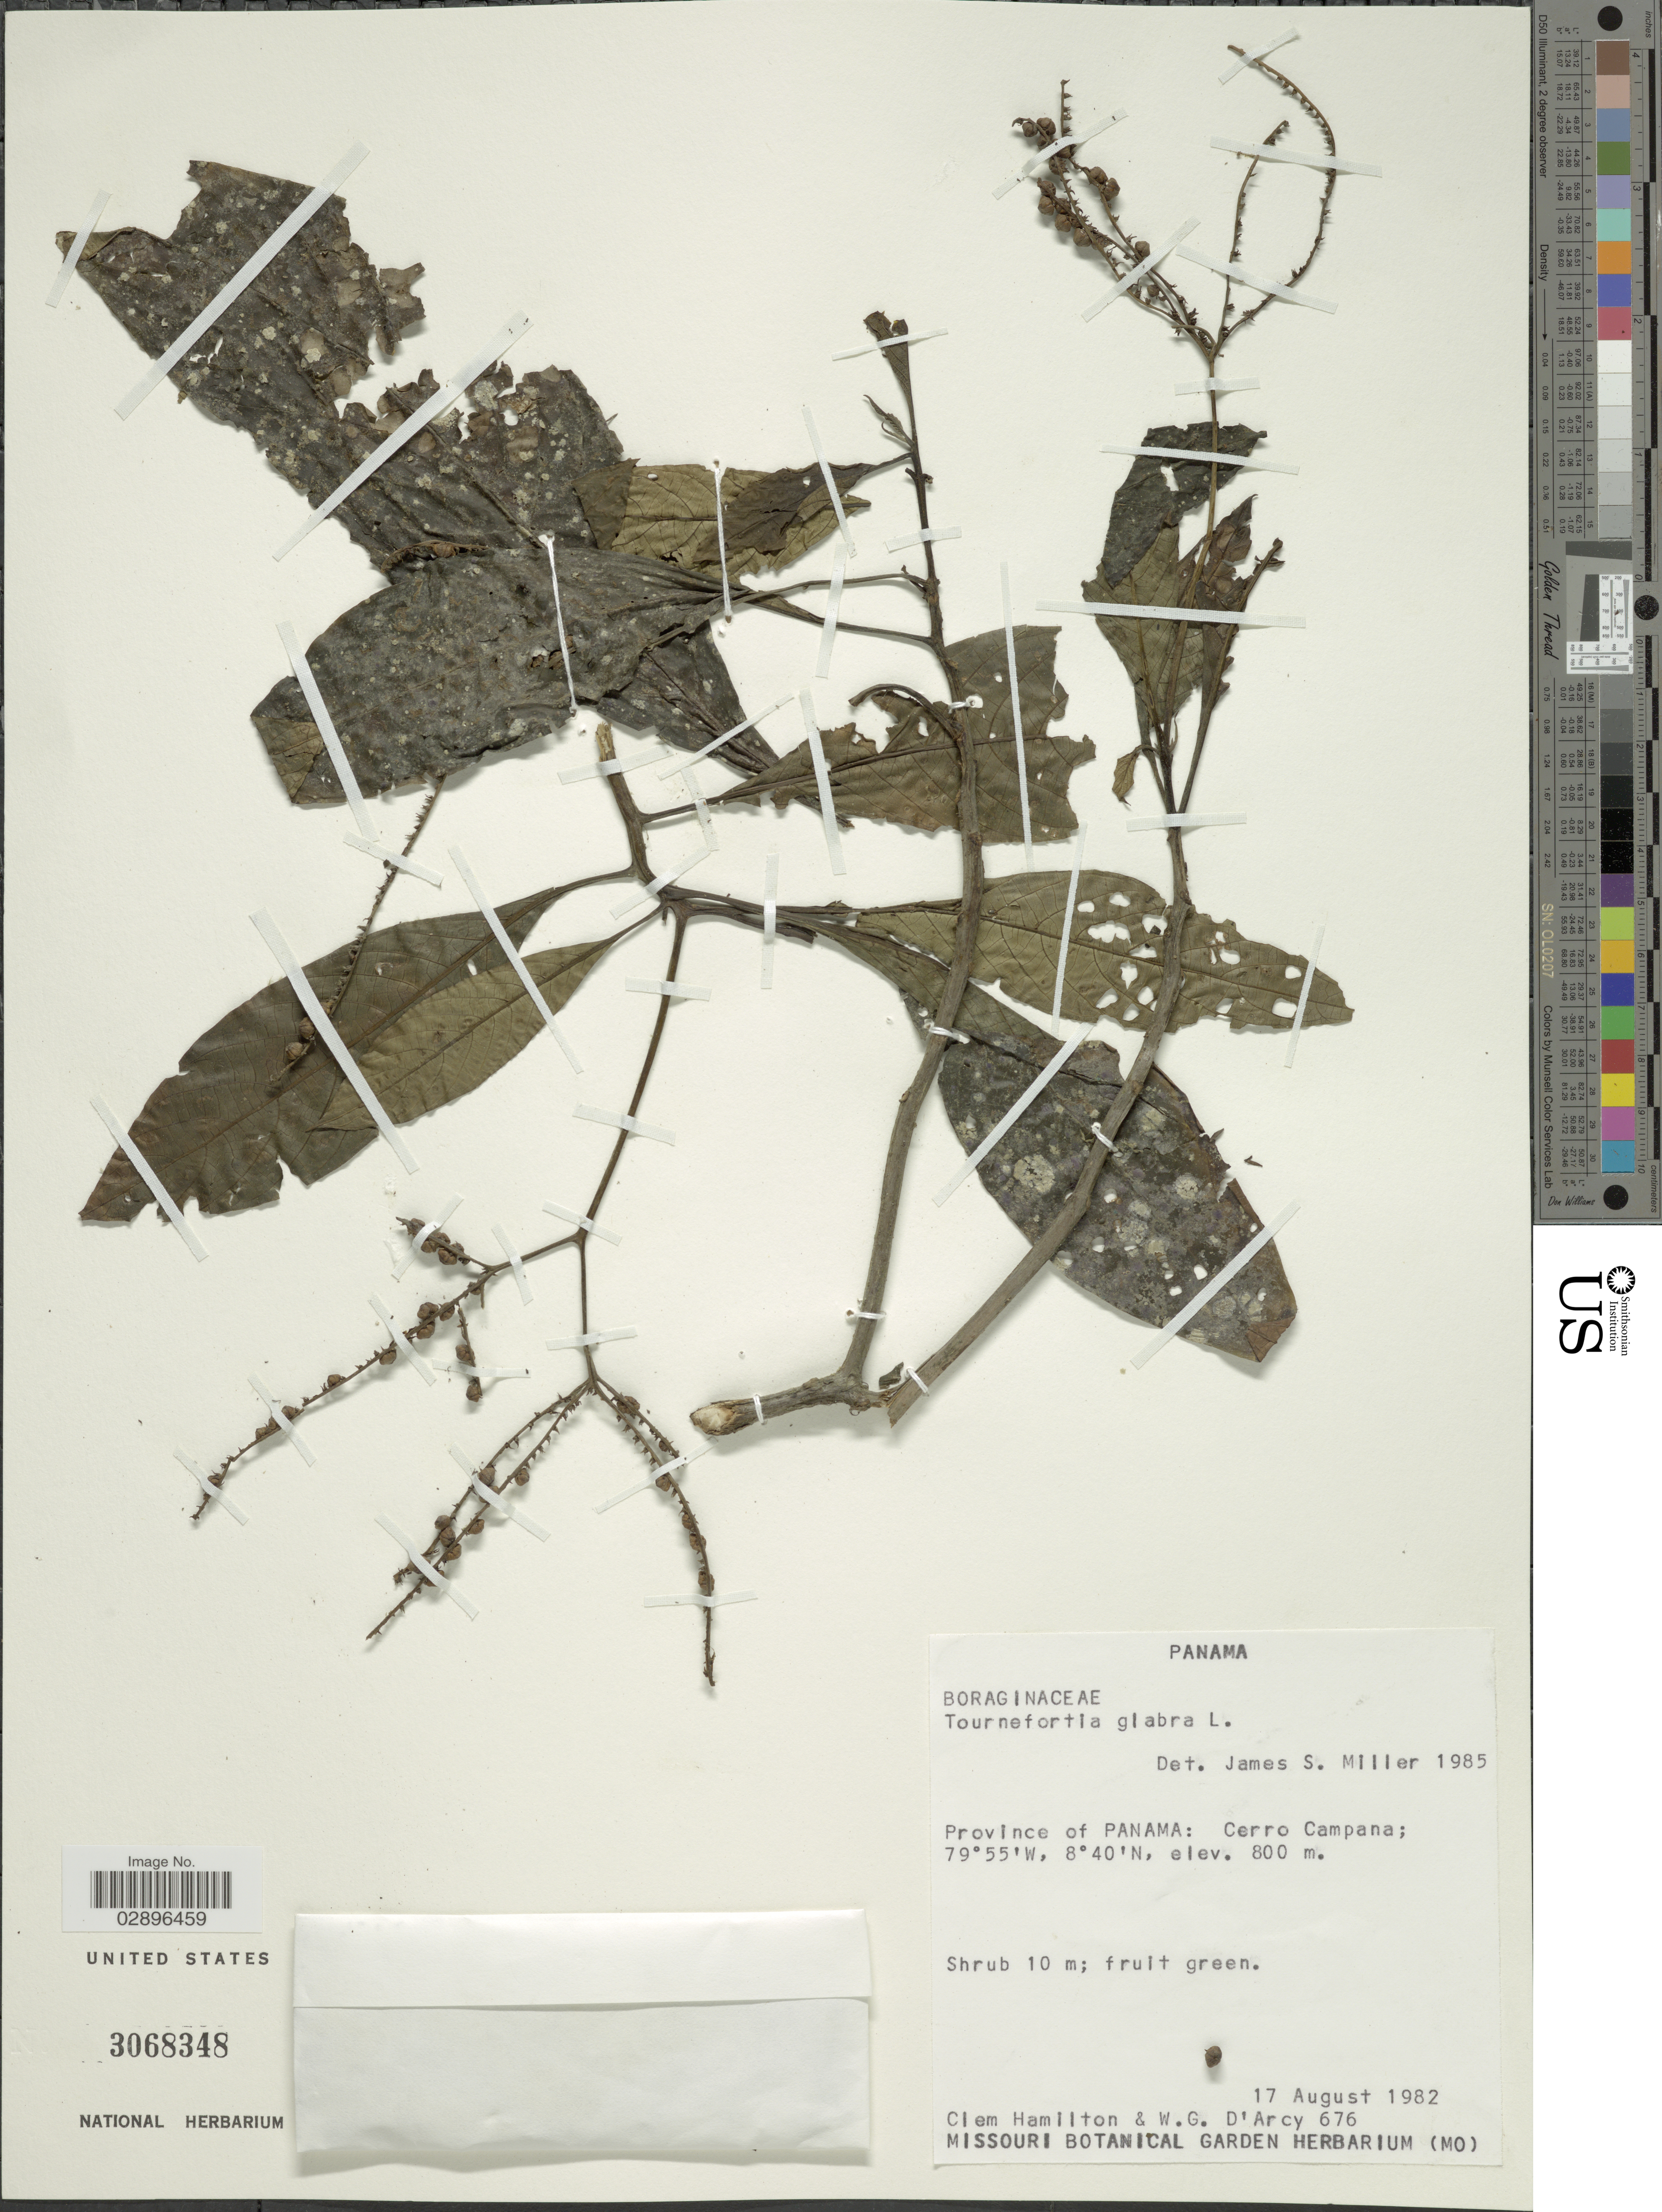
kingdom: Plantae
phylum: Tracheophyta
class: Magnoliopsida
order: Boraginales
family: Heliotropiaceae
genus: Tournefortia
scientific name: Tournefortia glabra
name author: L.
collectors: C. W. Hamilton & W. G. D'Arcy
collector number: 676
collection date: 1982-08-17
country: Panama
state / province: Panamá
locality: Province of Panama: Cerro Campana.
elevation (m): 800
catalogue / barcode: US 3068348